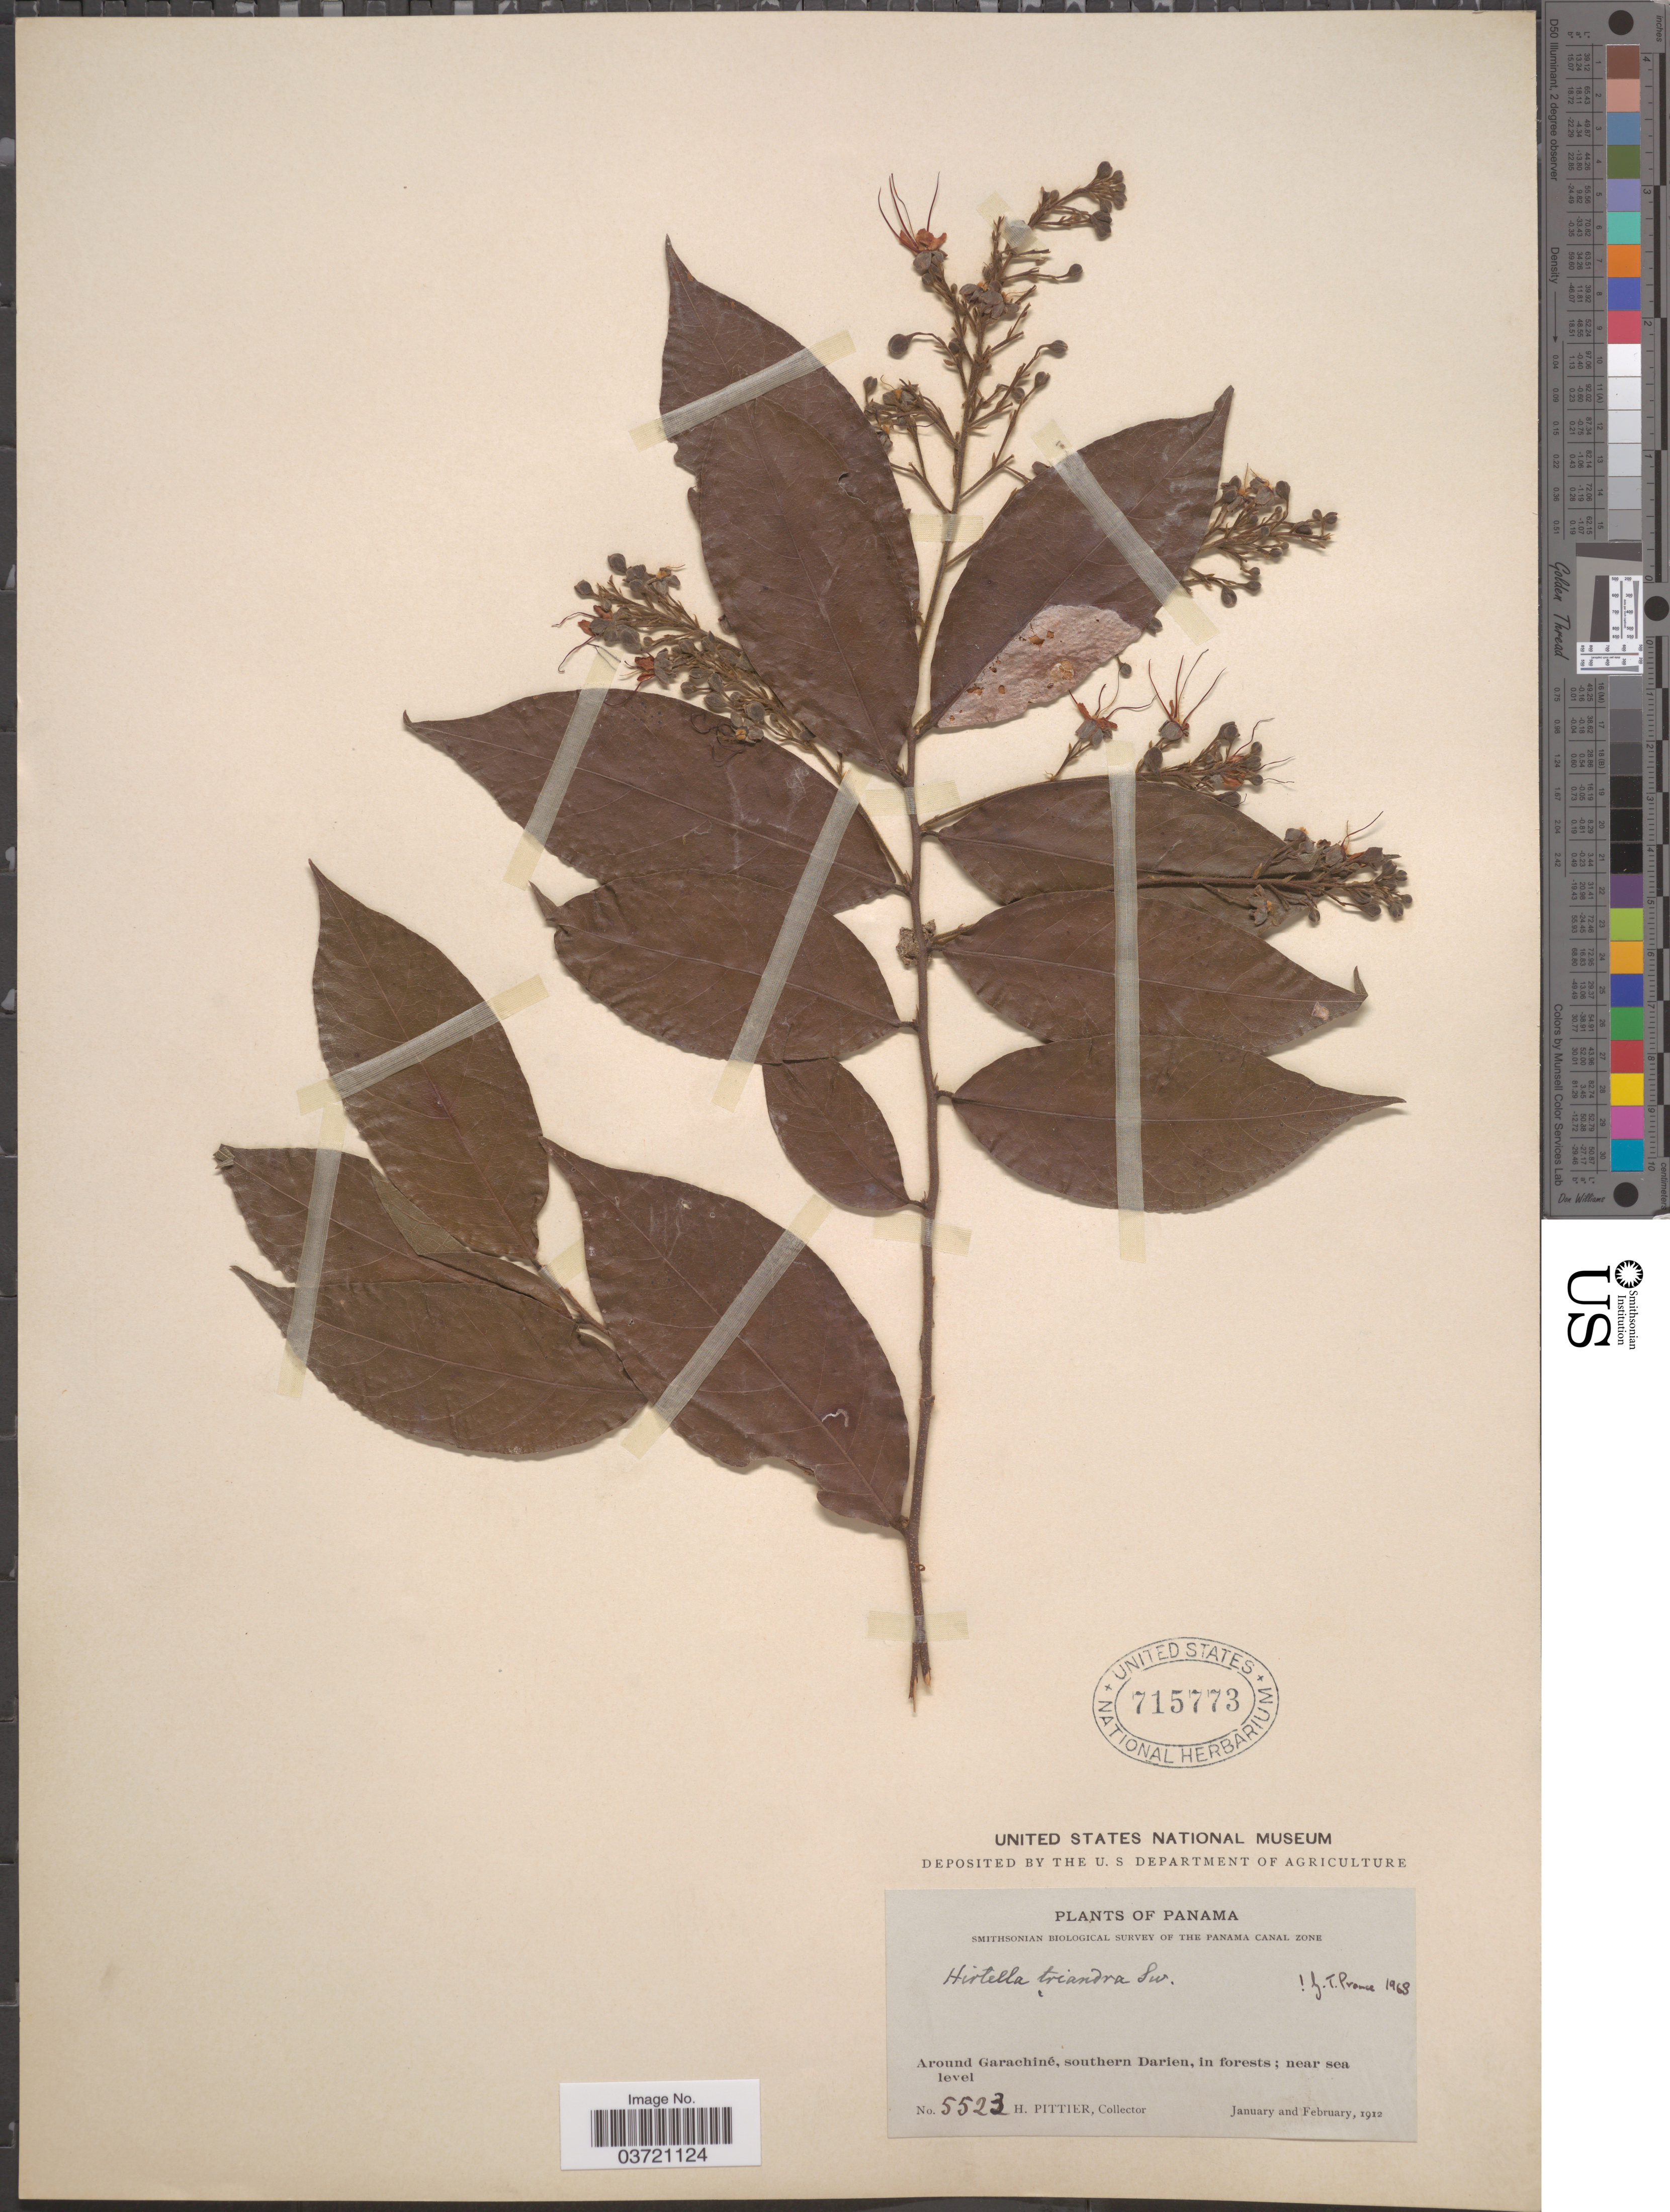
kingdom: Plantae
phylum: Tracheophyta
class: Magnoliopsida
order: Malpighiales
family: Chrysobalanaceae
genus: Hirtella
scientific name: Hirtella triandra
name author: Sw.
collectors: H. F. Pittier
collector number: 5523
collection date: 1912-01/1912-02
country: Panama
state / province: Darien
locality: Around Garachiné, southern Darien, in forests.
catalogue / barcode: US 715773